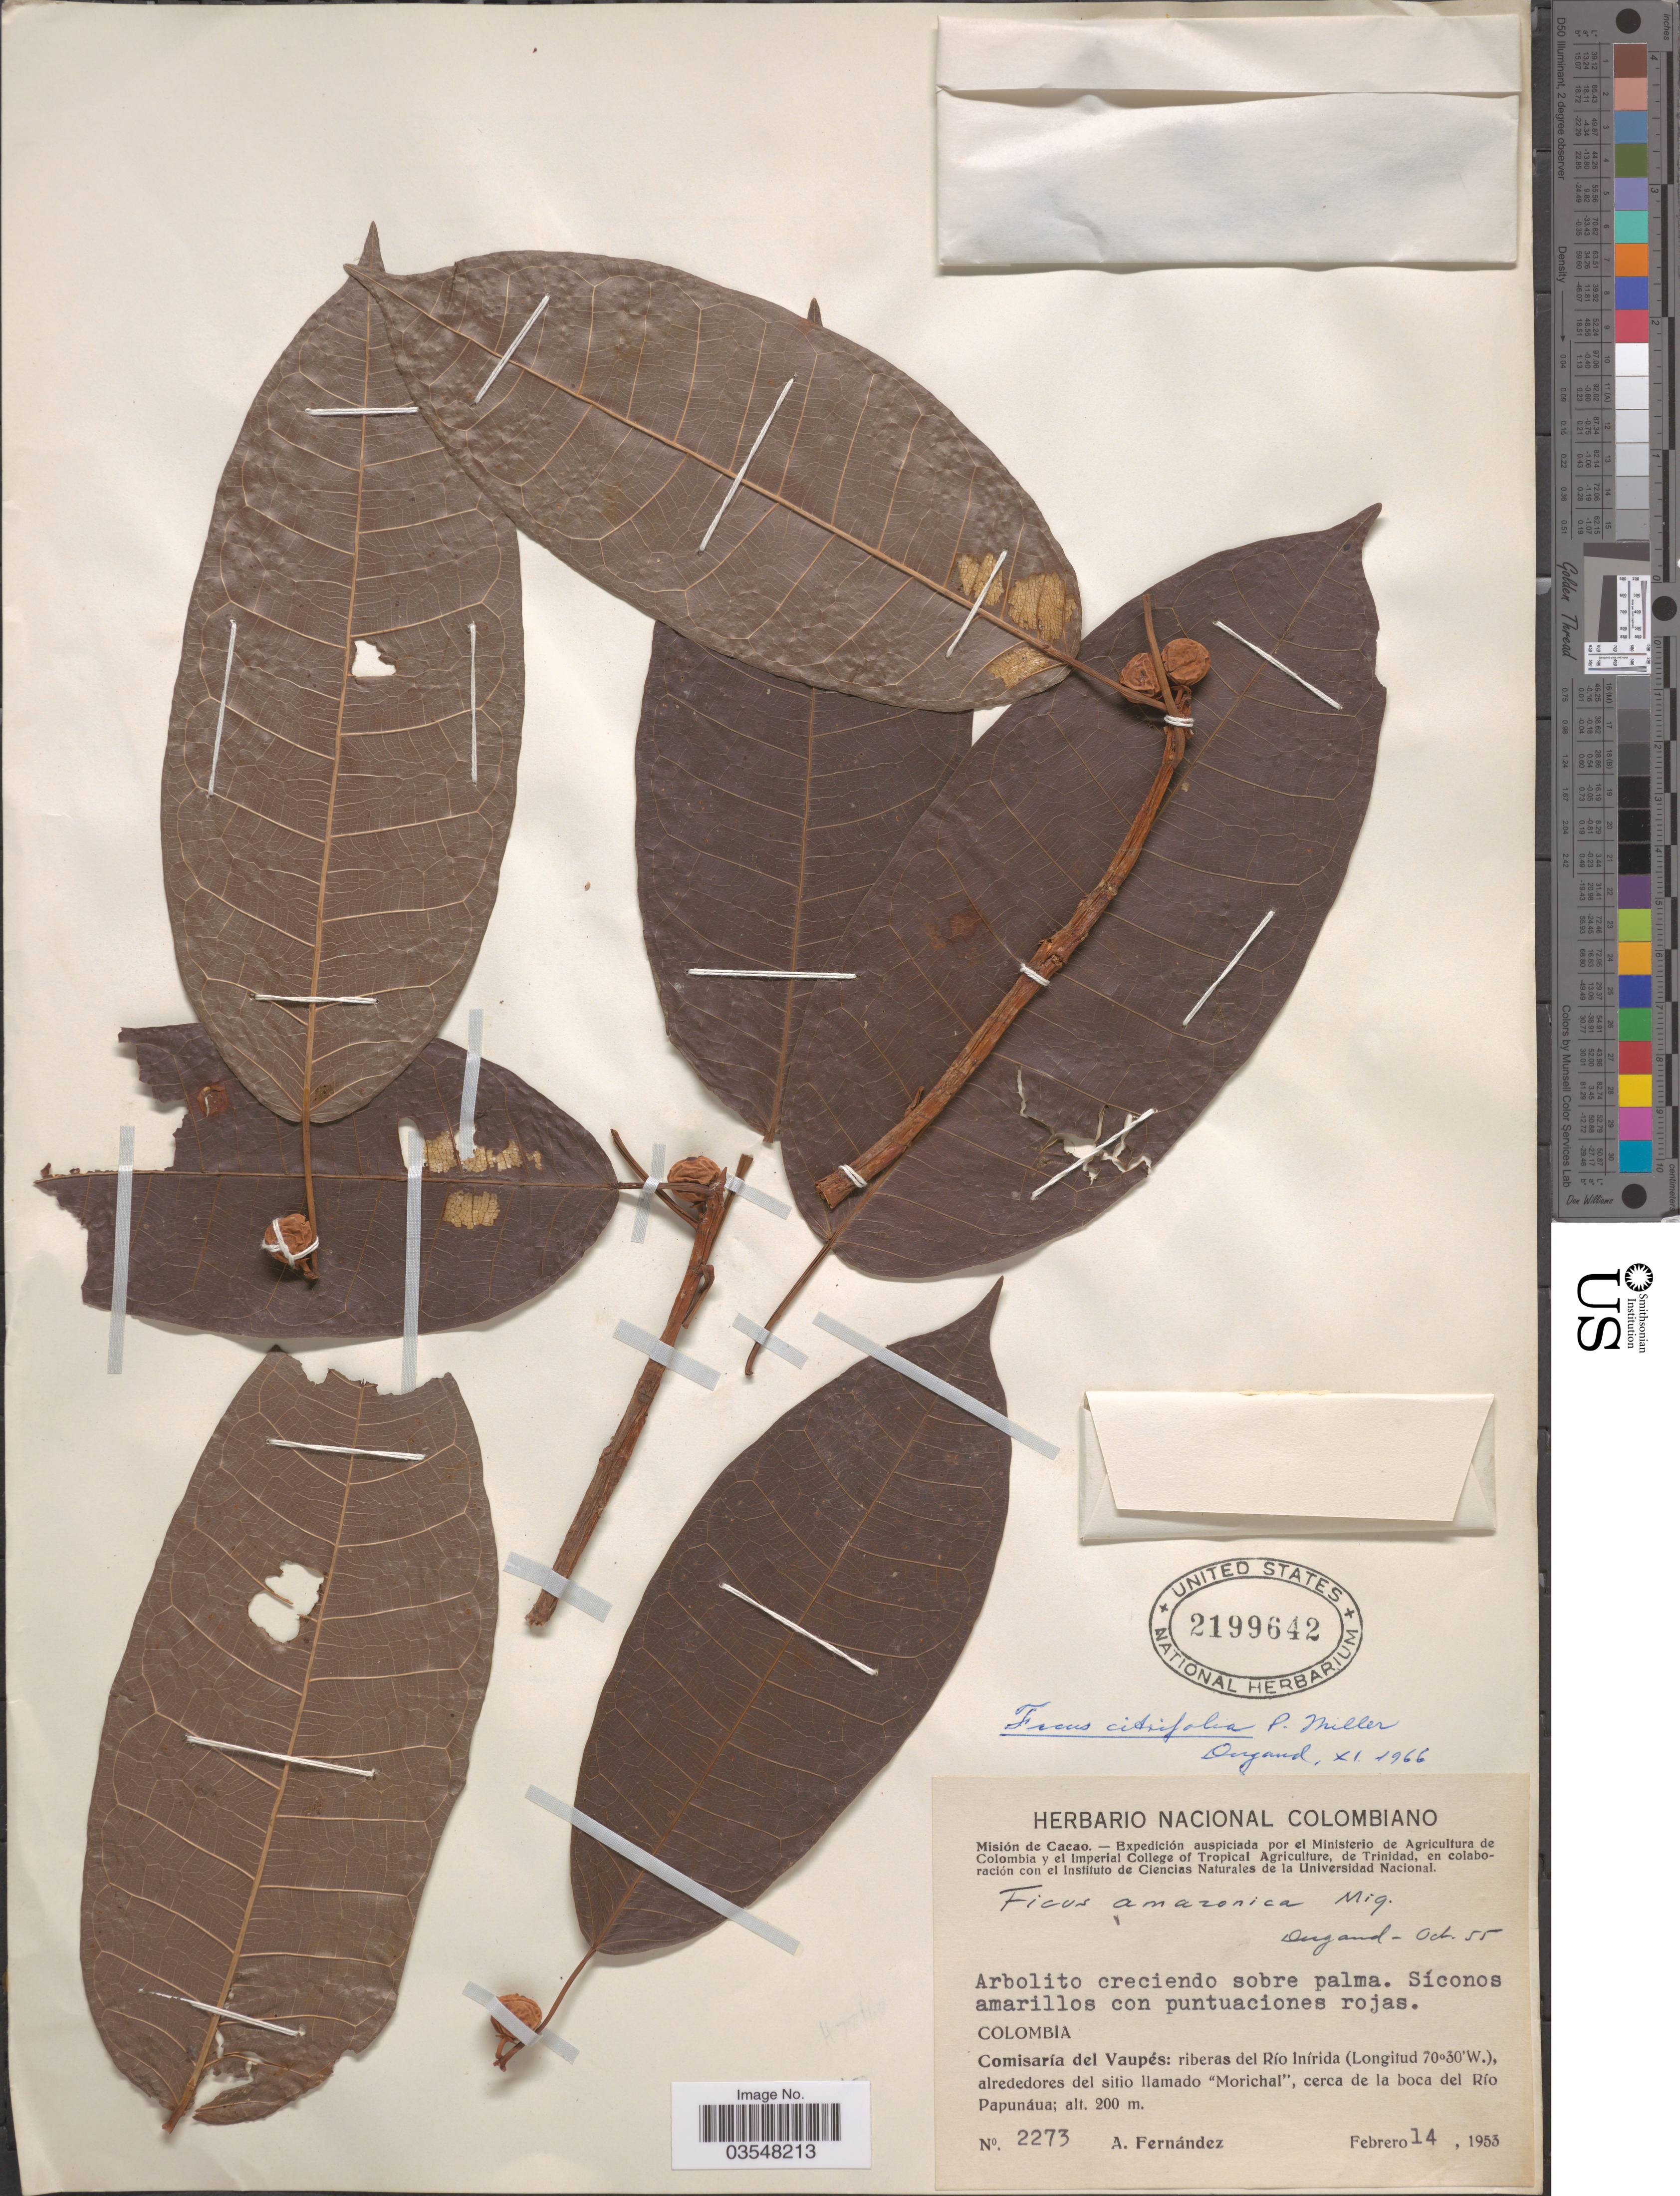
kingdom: Plantae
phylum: Tracheophyta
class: Magnoliopsida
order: Rosales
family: Moraceae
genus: Ficus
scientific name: Ficus citrifolia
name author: Mill.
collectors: A. Fernández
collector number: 2273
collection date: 1953-02-14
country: Colombia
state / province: Vaupés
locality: Comisaría del Vaupés: riberas del Río Inírida, alrededores del sitio llamado 'Morichal', cerca de la boca del Río Papunáua.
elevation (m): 200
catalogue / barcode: US 2199642